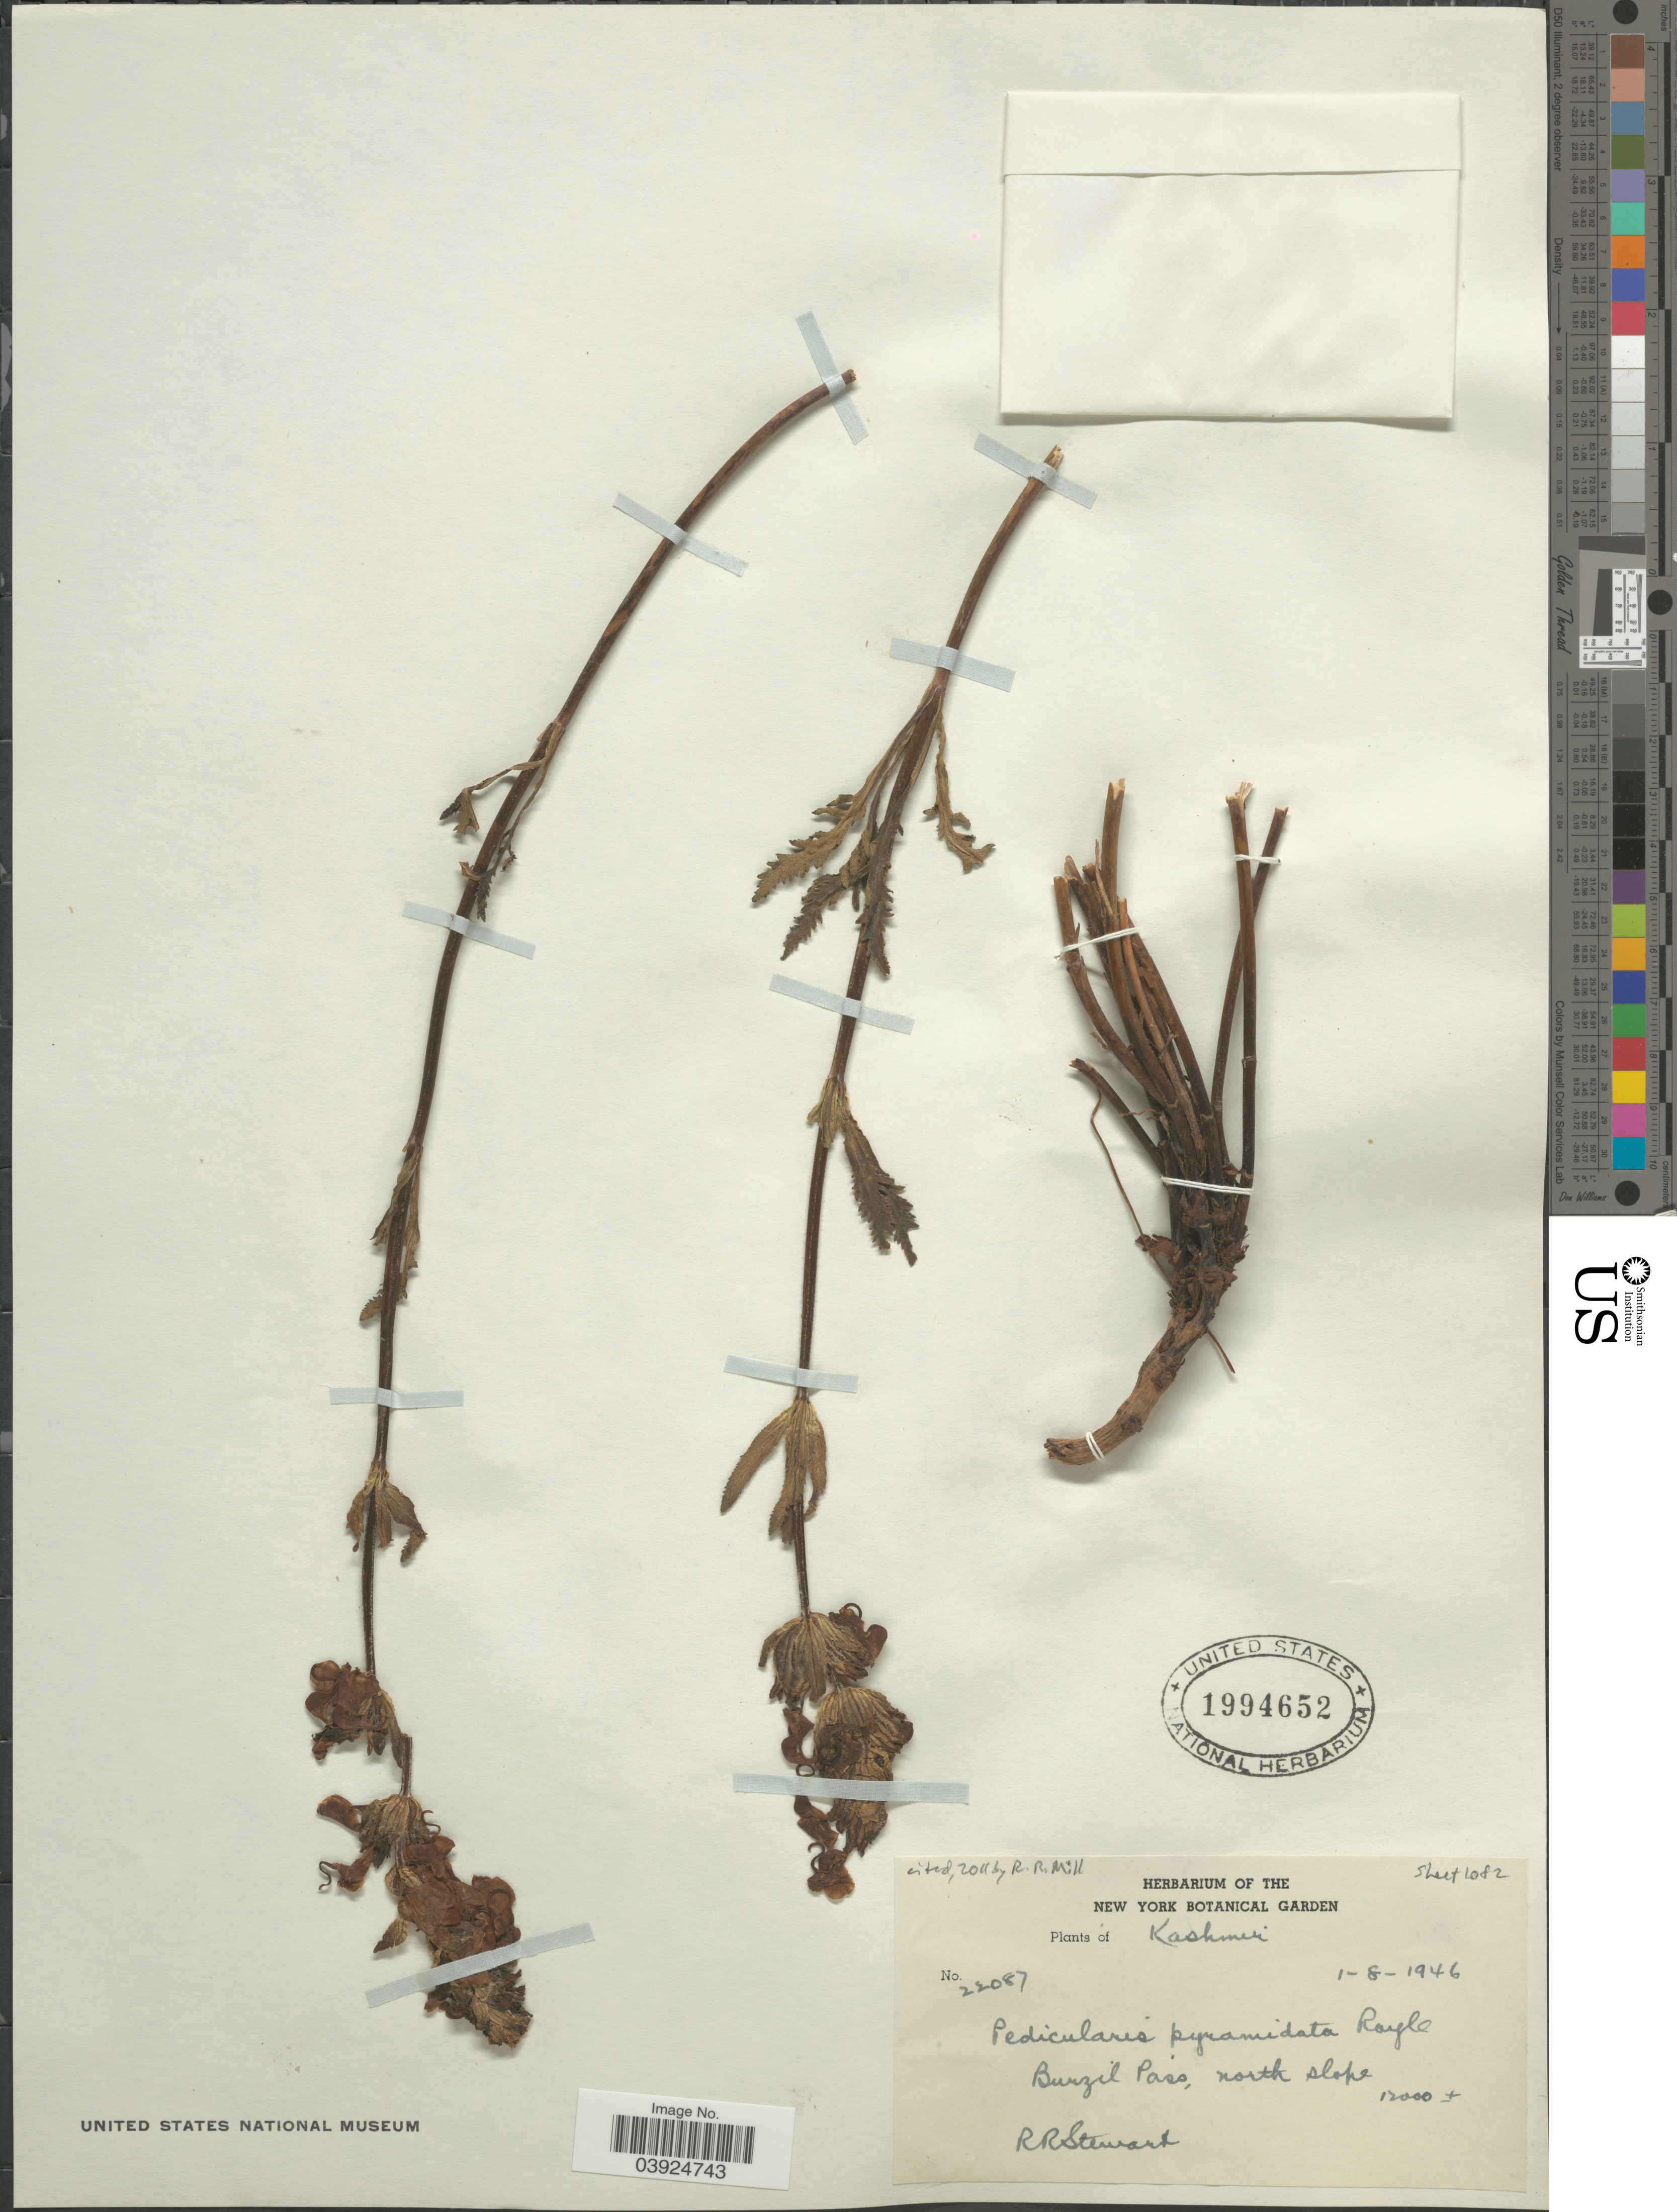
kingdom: Plantae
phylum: Tracheophyta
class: Magnoliopsida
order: Lamiales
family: Orobanchaceae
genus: Pedicularis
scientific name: Pedicularis pyramidata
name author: Royle ex Benth.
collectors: R. Stewart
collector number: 22087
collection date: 1946-08-01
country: India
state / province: Jammu and Kashmir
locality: Kashmir. Burzill Pass, north slope.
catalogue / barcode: US 1994652